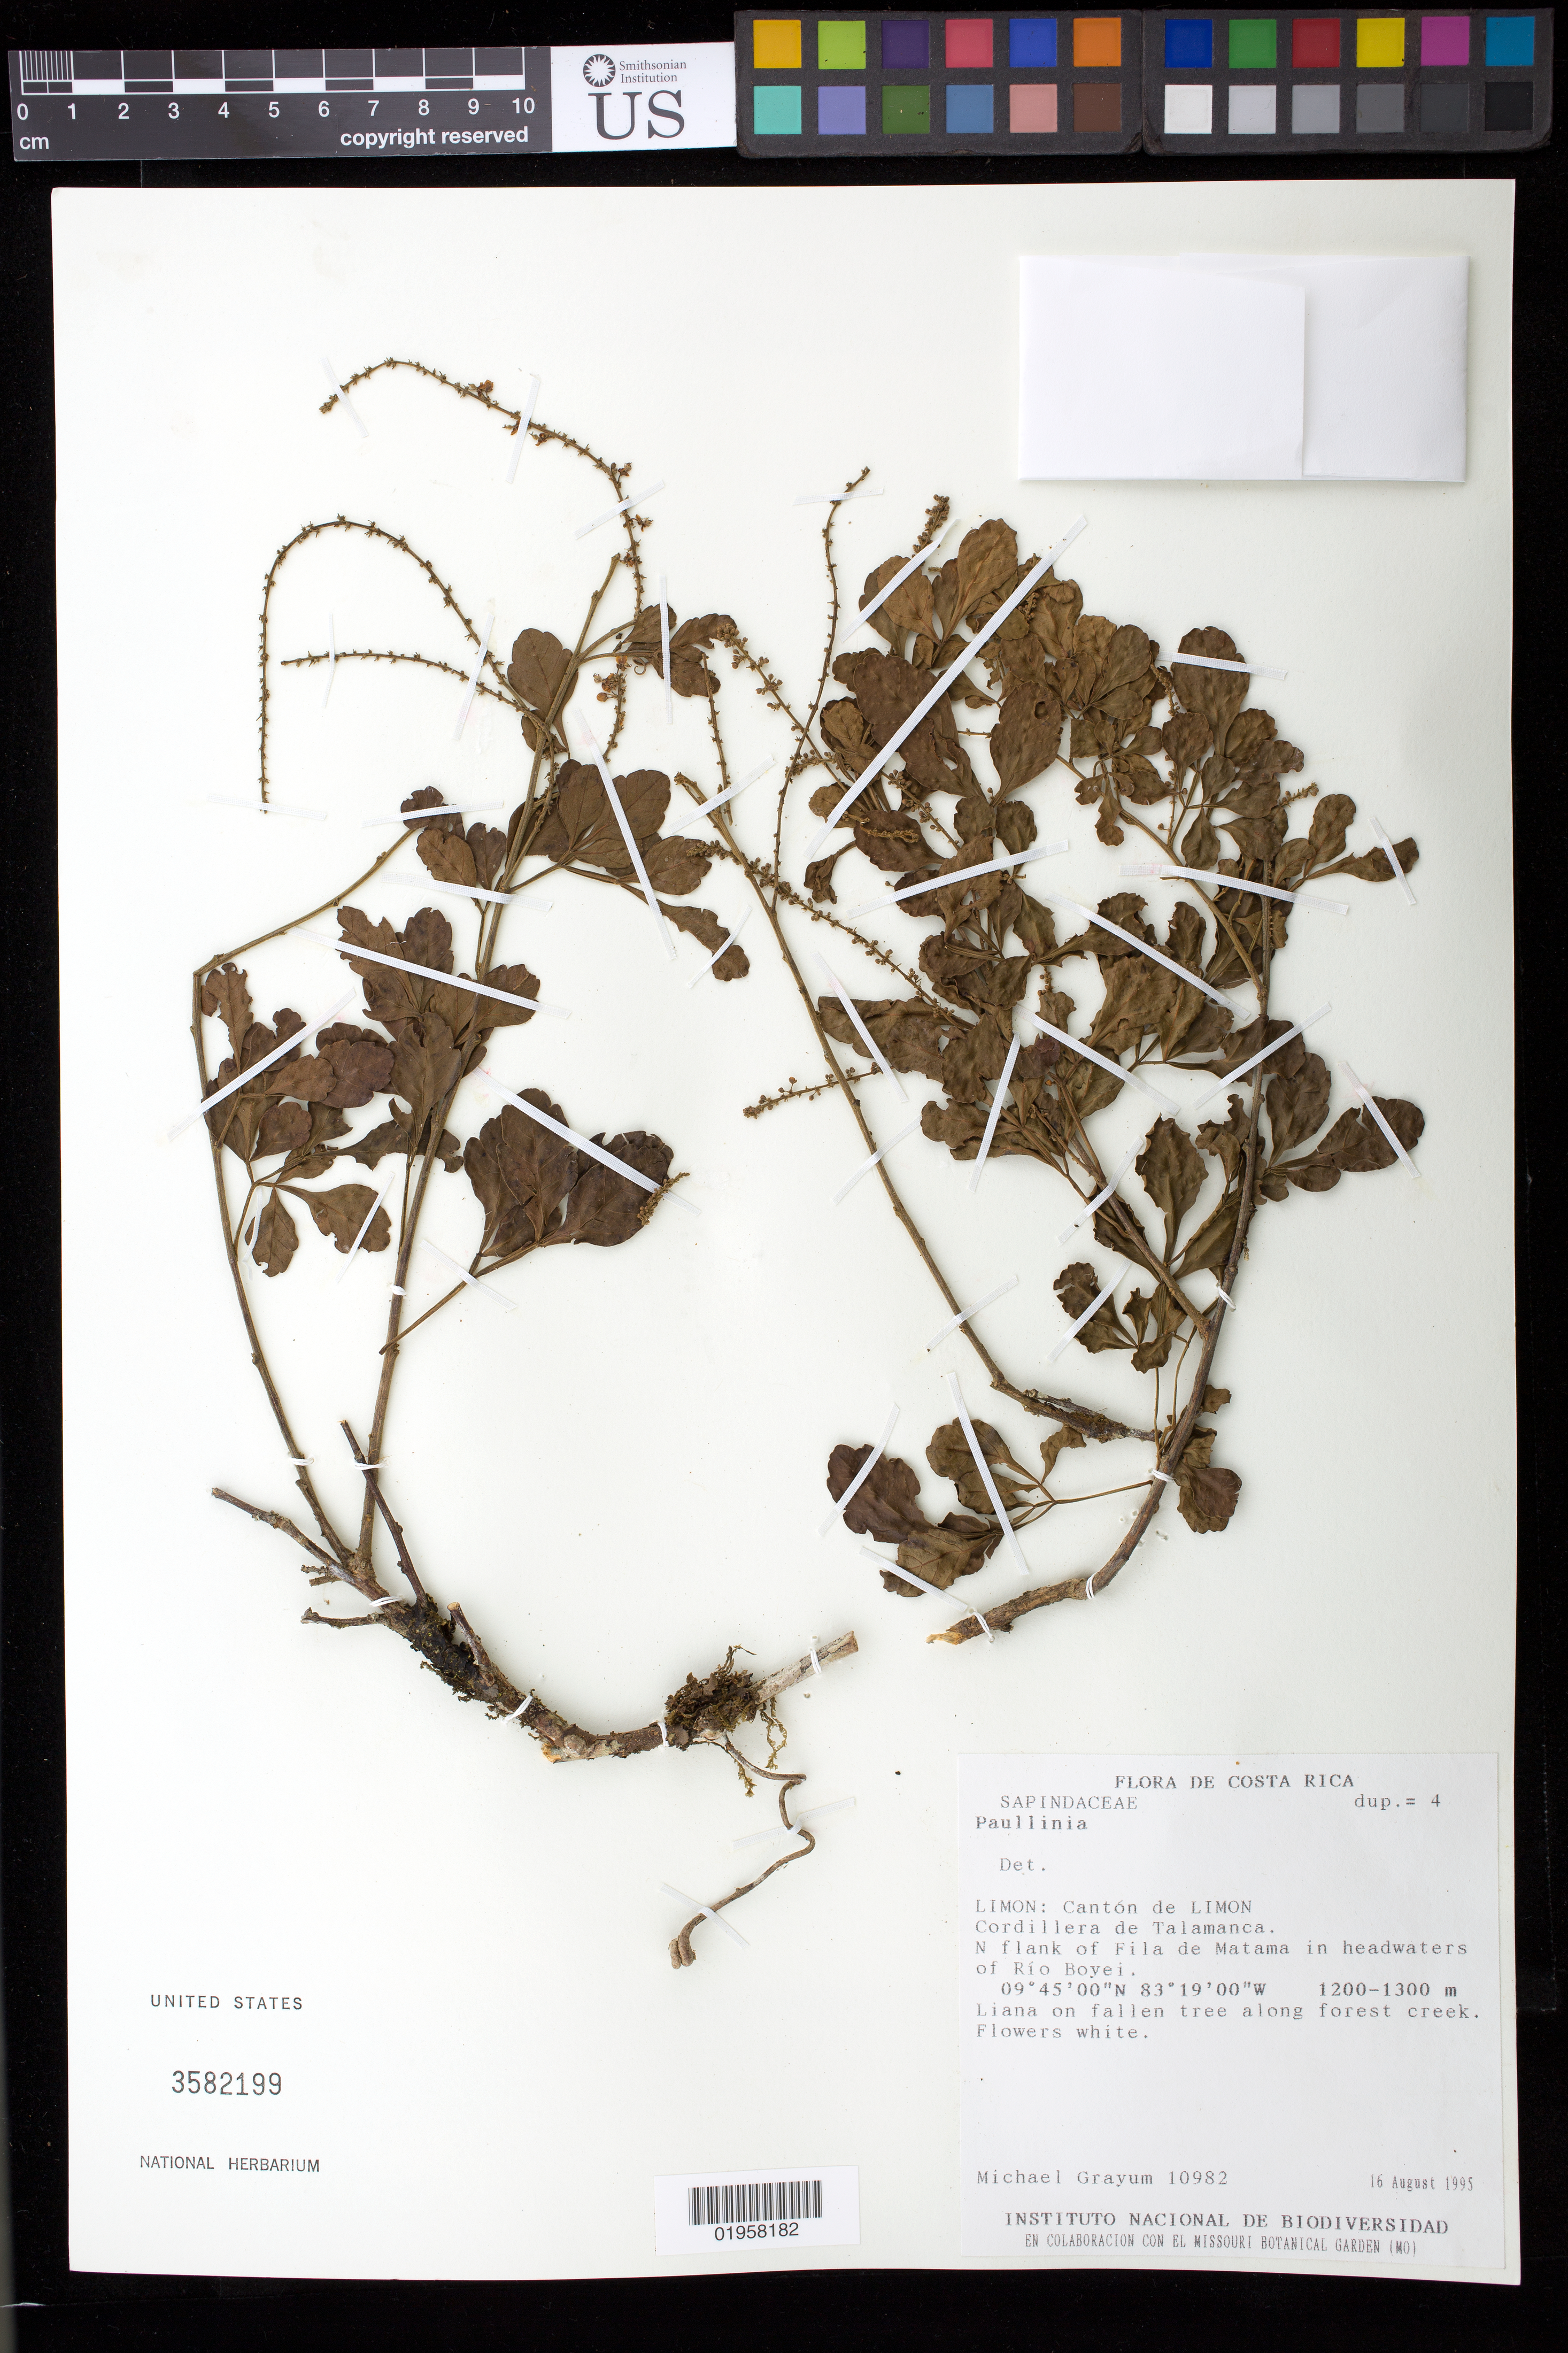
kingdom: Plantae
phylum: Tracheophyta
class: Magnoliopsida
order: Sapindales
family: Sapindaceae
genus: Paullinia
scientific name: Paullinia fuscescens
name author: Kunth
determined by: Acevedo-Rodriguez, P., (US), Smithsonian Institution - National Museum of Natural History (UNITED STATES)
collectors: M. H. Grayum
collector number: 10982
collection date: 1995-08-16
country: Costa Rica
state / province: Limón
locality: Cantón de Limon. Cordillera de Talamanca. N flank of Fila de Matama in headwaters of Río Boyei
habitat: On fallen tree along forest creek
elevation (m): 1200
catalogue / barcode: US 3582199